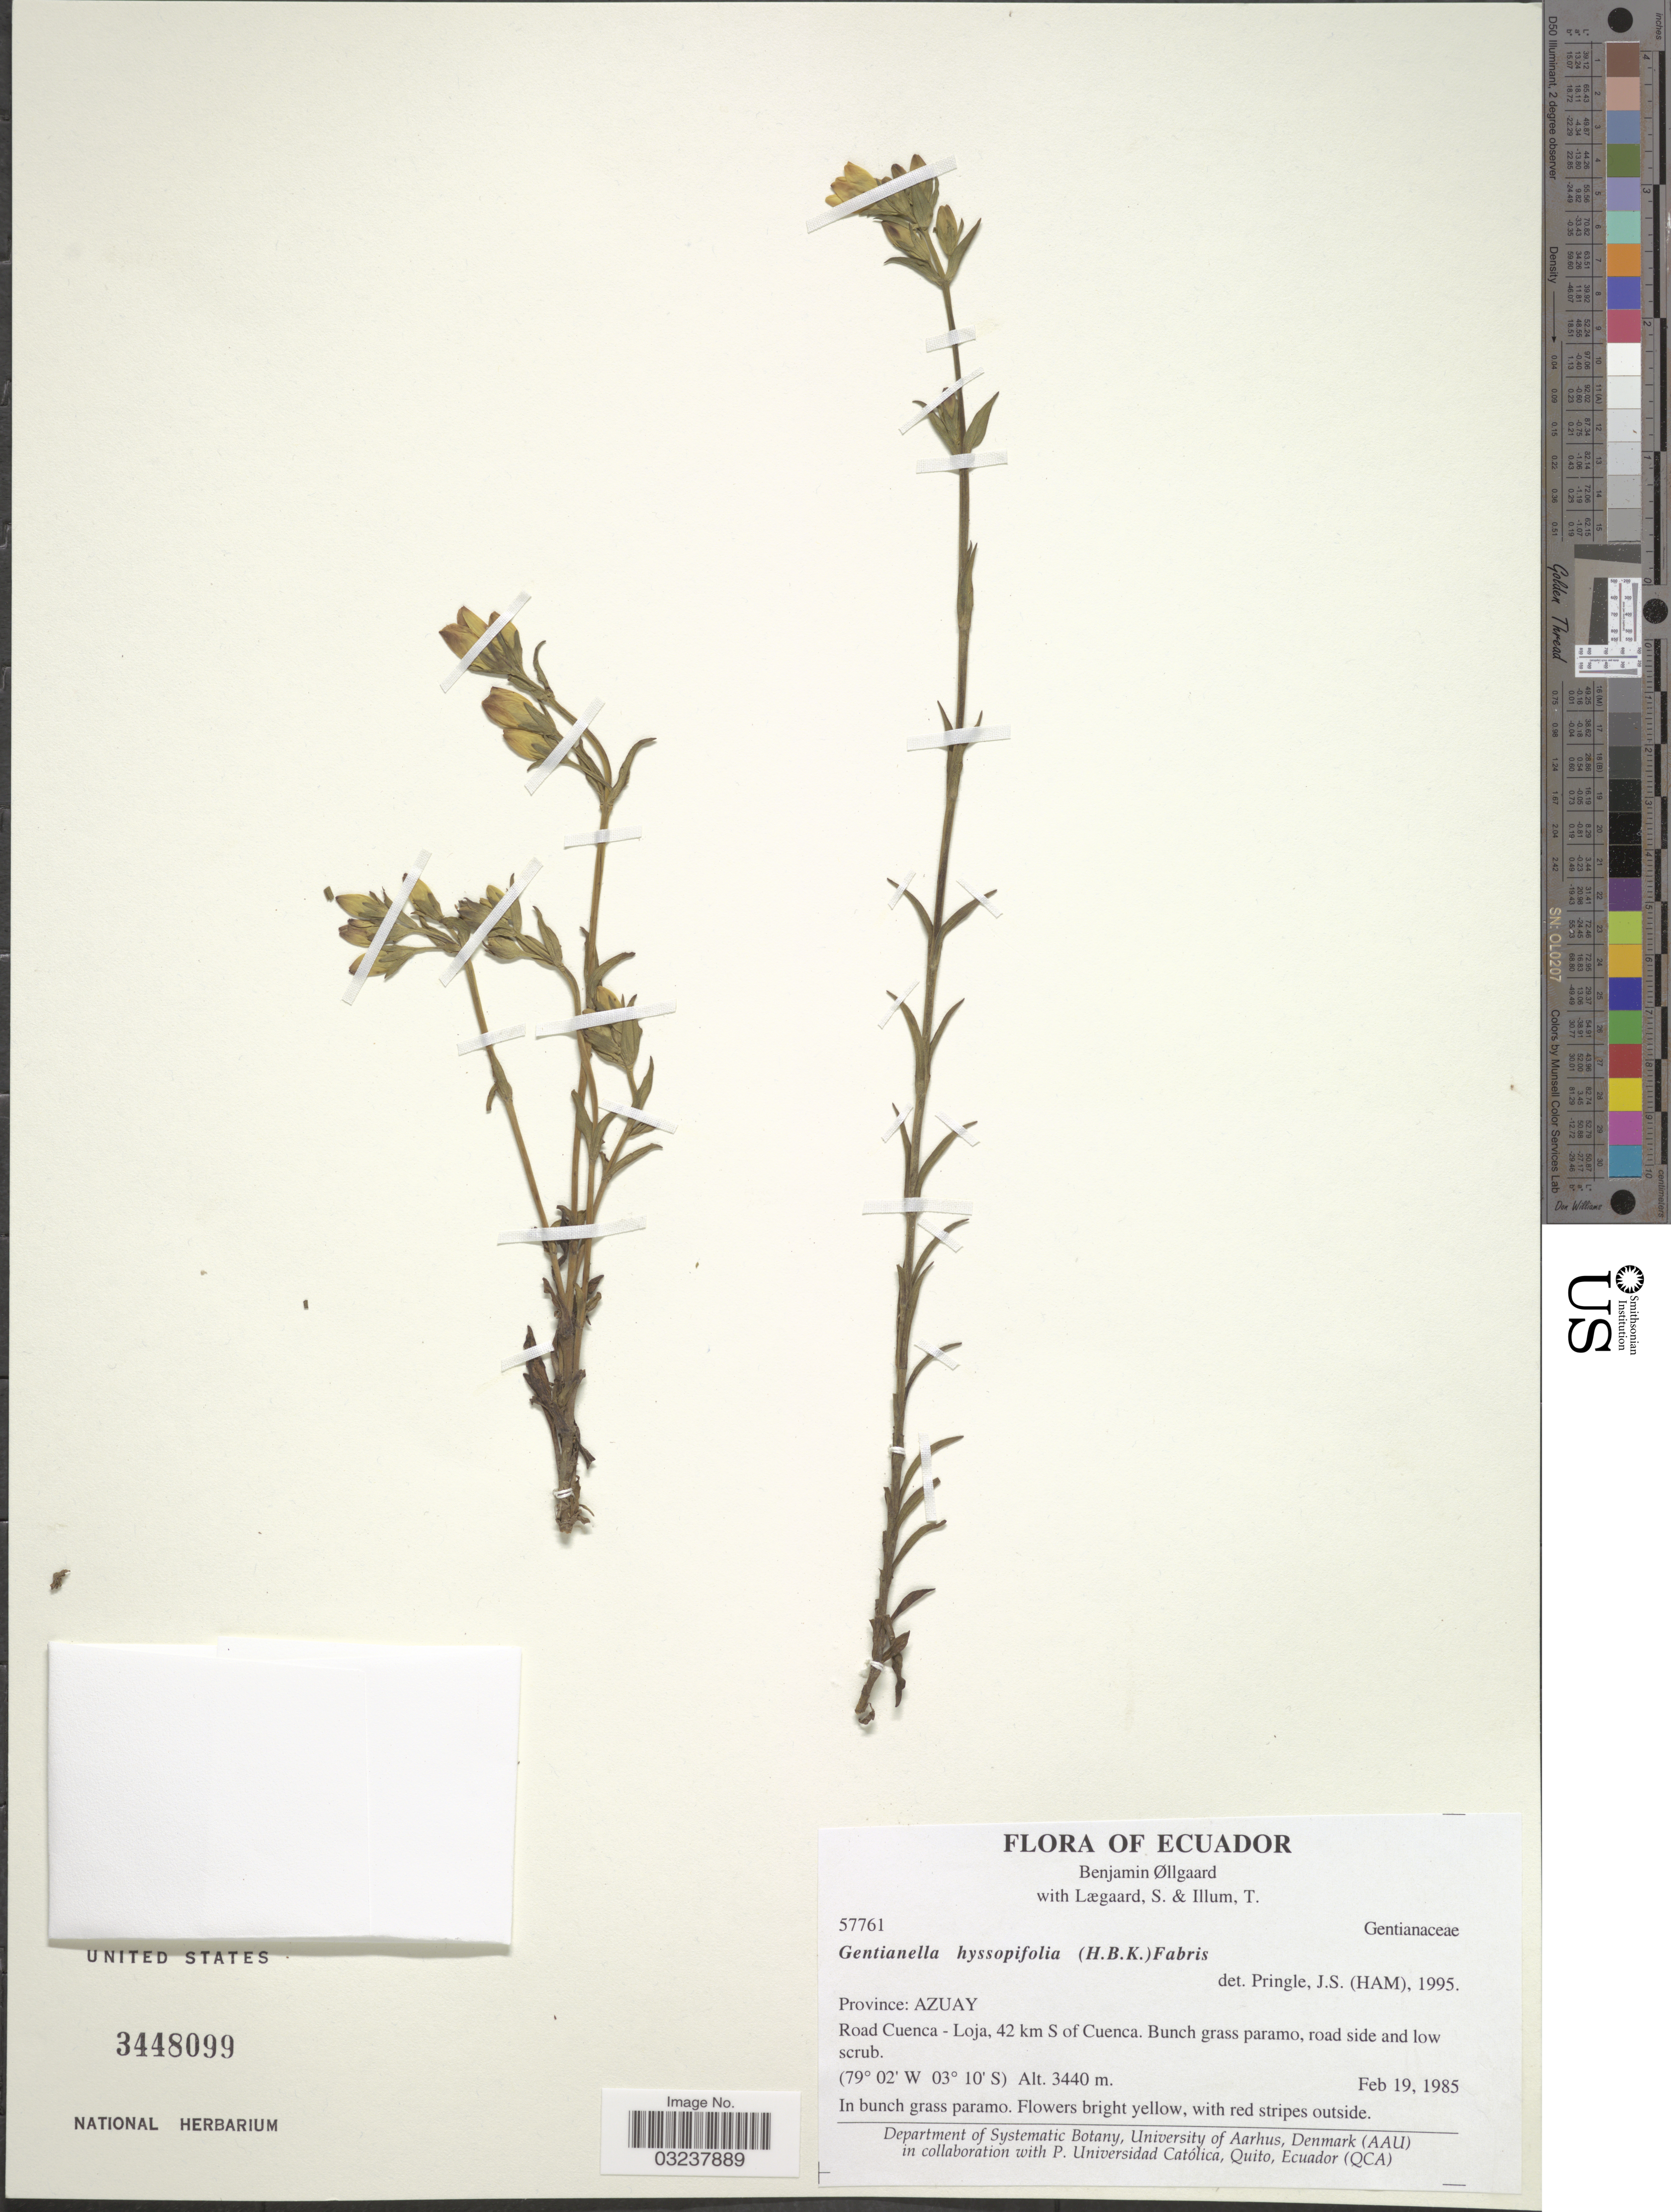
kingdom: Plantae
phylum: Tracheophyta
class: Magnoliopsida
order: Gentianales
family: Gentianaceae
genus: Gentianella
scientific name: Gentianella hyssopifolia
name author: (Kunth) Fabris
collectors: B. Øllgaard, S. Lægaard & T. Illum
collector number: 57761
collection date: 1985-02-19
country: Ecuador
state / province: Azuay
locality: Road Cuenca - Loja, 42 km S of Cuenca.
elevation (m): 3440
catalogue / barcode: US 3448099